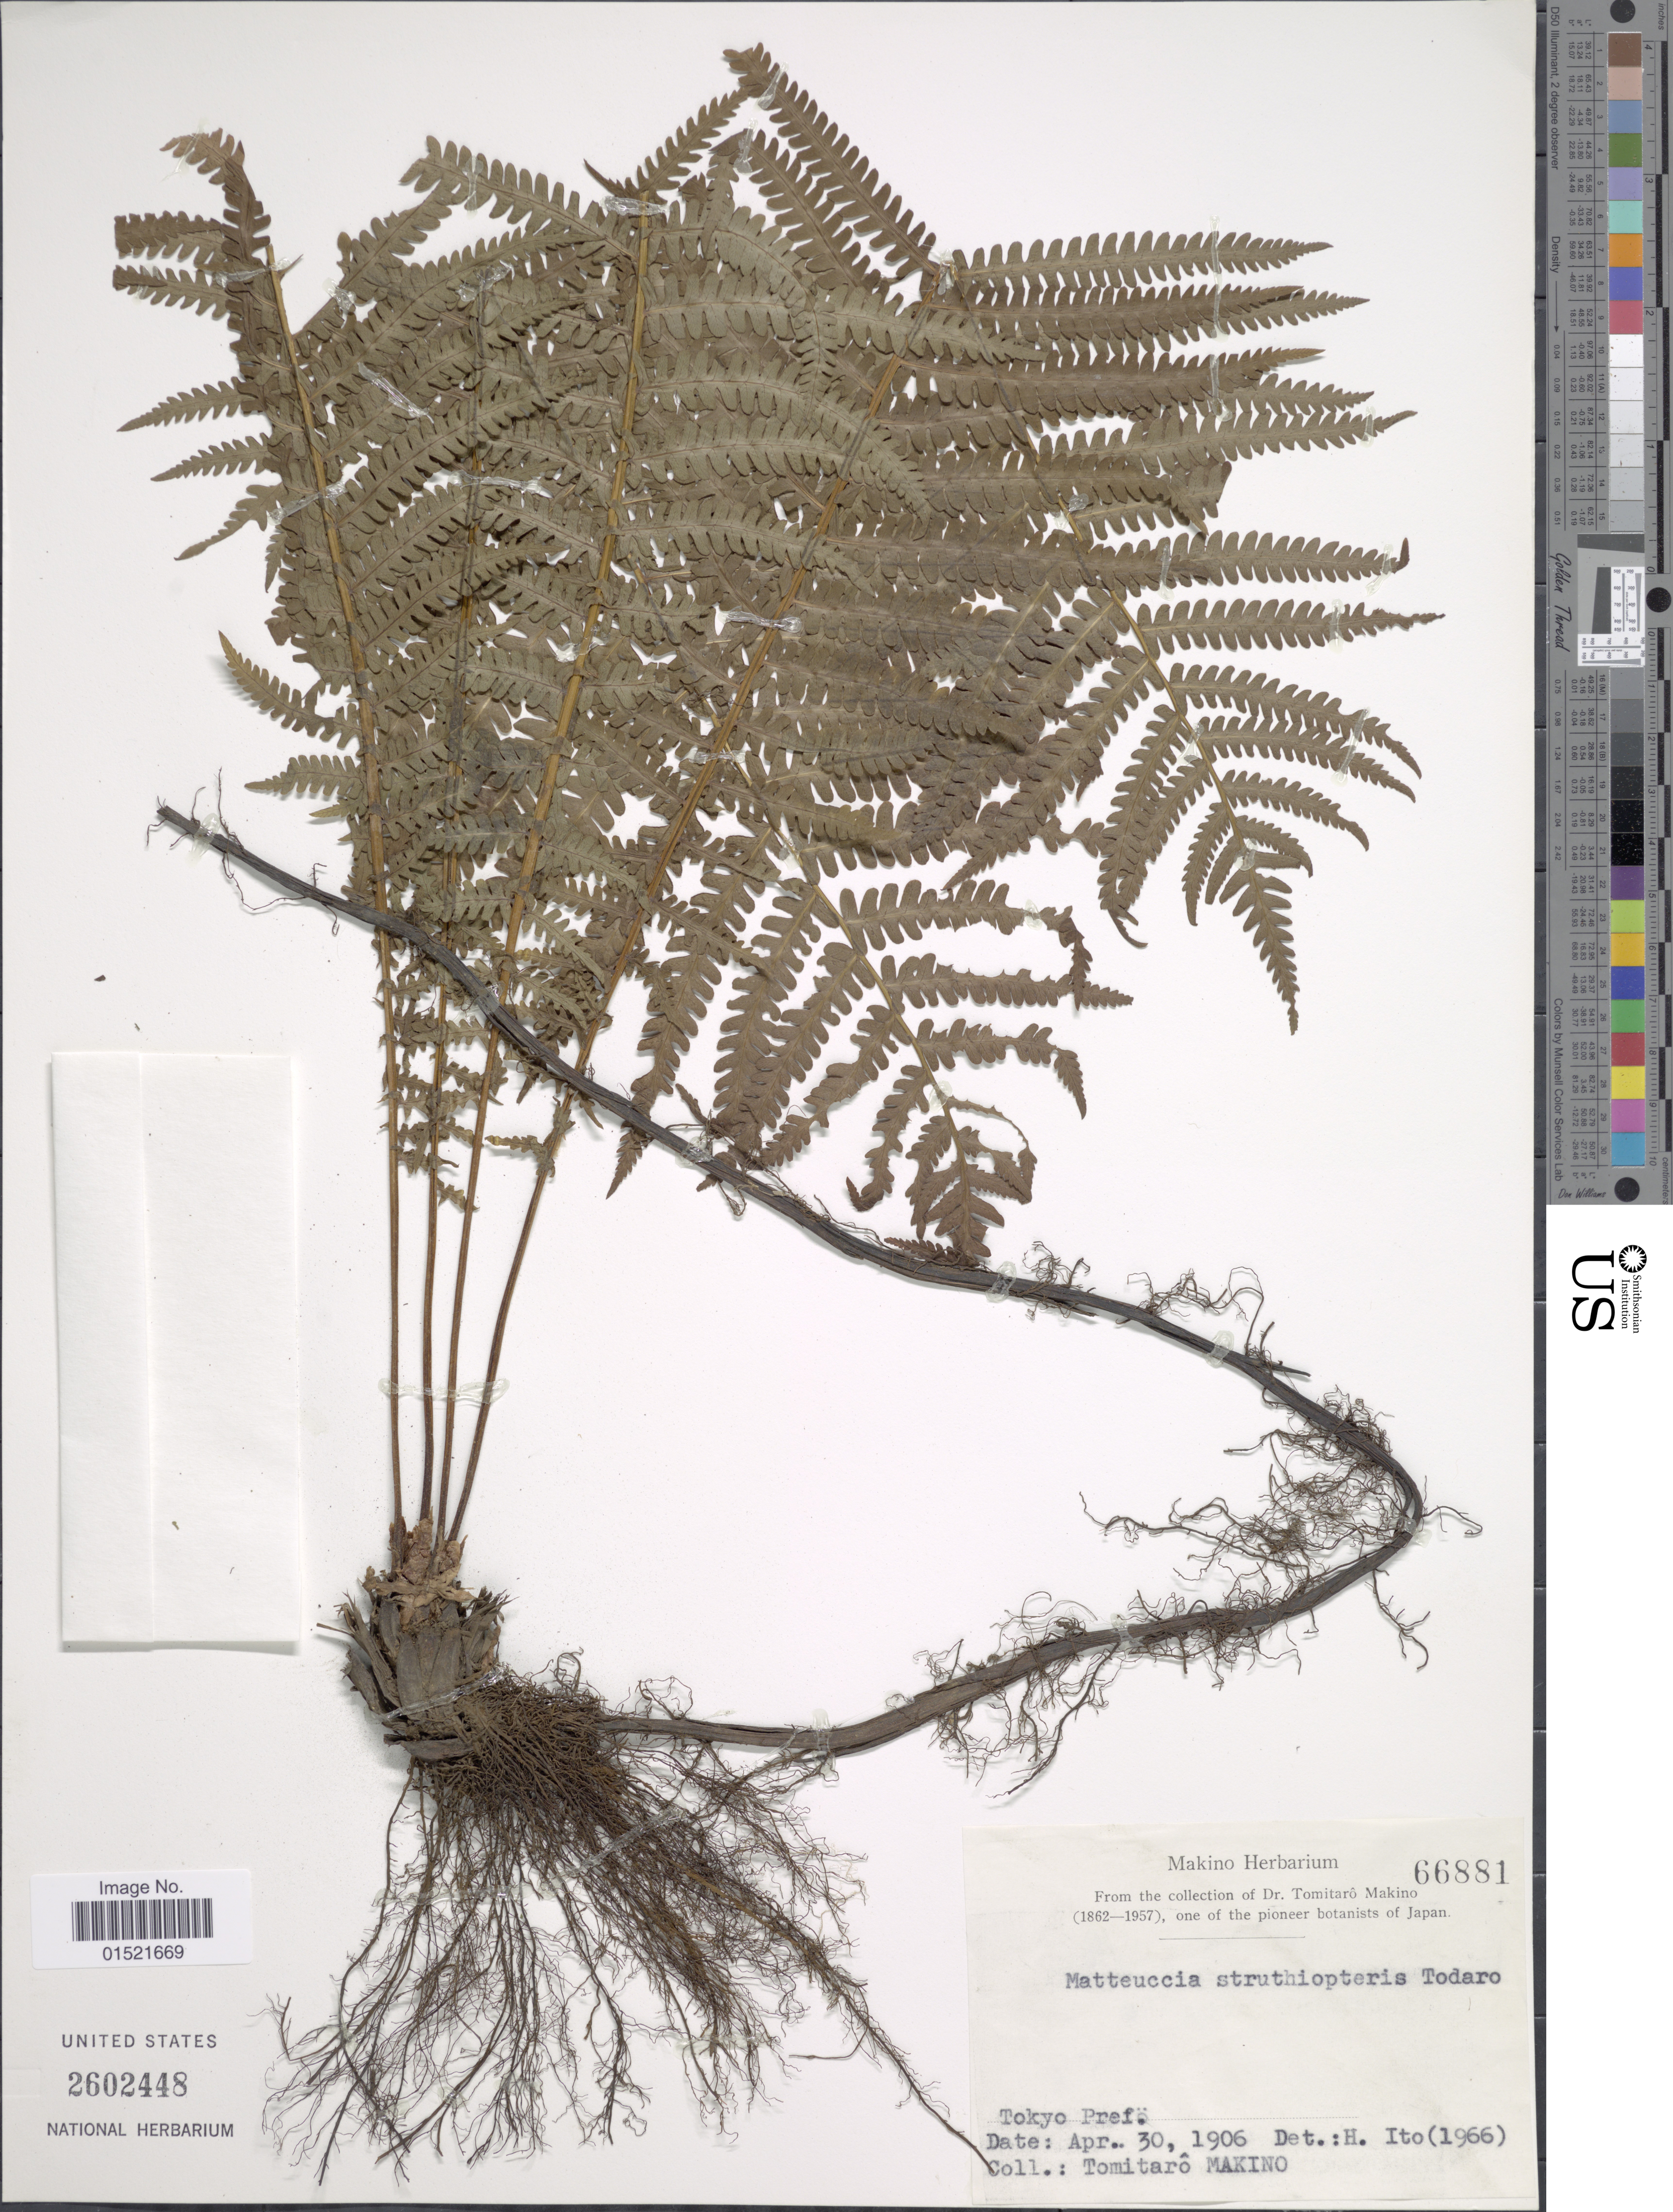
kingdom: Plantae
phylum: Tracheophyta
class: Polypodiopsida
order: Polypodiales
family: Onocleaceae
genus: Matteuccia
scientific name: Matteuccia struthiopteris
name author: (L.) Tod.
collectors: T. Makino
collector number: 66881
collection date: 1906-04-30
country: Japan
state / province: Tokyo, Federal City of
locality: Tokyo Pref.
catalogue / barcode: US 2602448